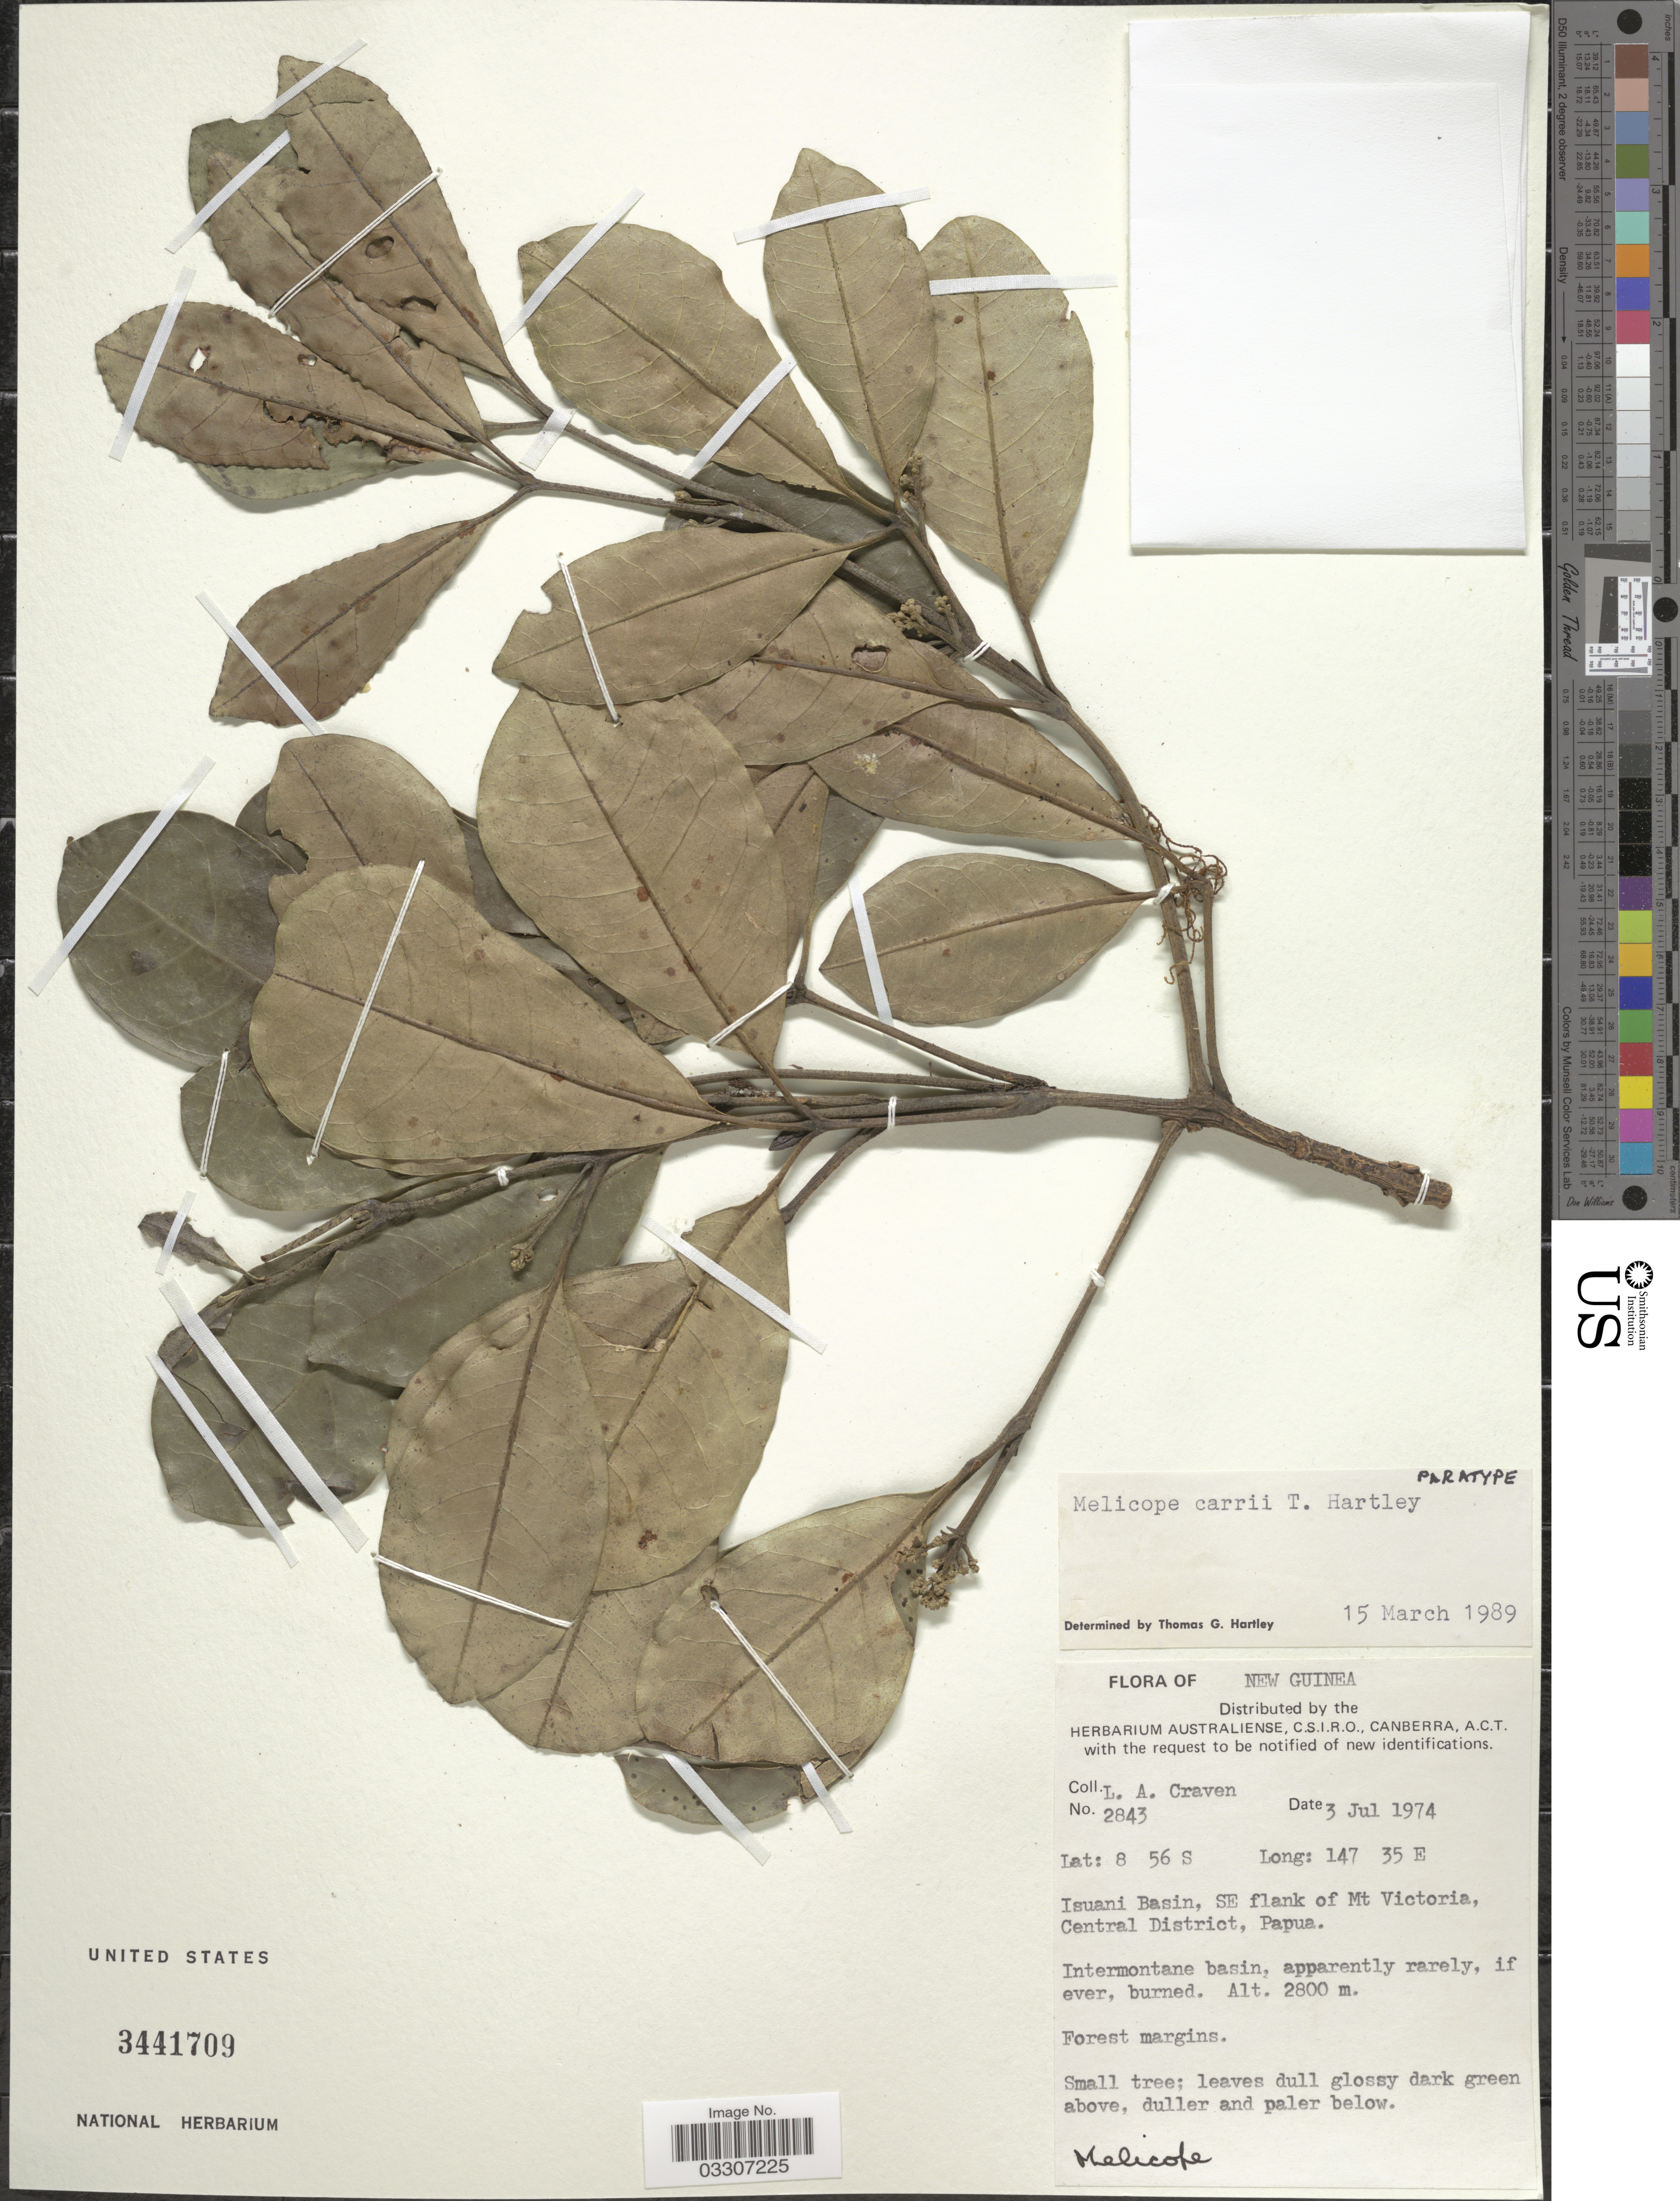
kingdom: Plantae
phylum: Tracheophyta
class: Magnoliopsida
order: Sapindales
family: Rutaceae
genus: Melicope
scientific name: Melicope carrii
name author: T.G. Hartley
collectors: L. A. Craven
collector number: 2843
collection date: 1974-07-03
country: Papua New Guinea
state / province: Central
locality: New Guinea. Isuani Basin, SE flank of Mt Victoria, Central District, Papua.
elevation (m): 2800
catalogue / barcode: US 3441709